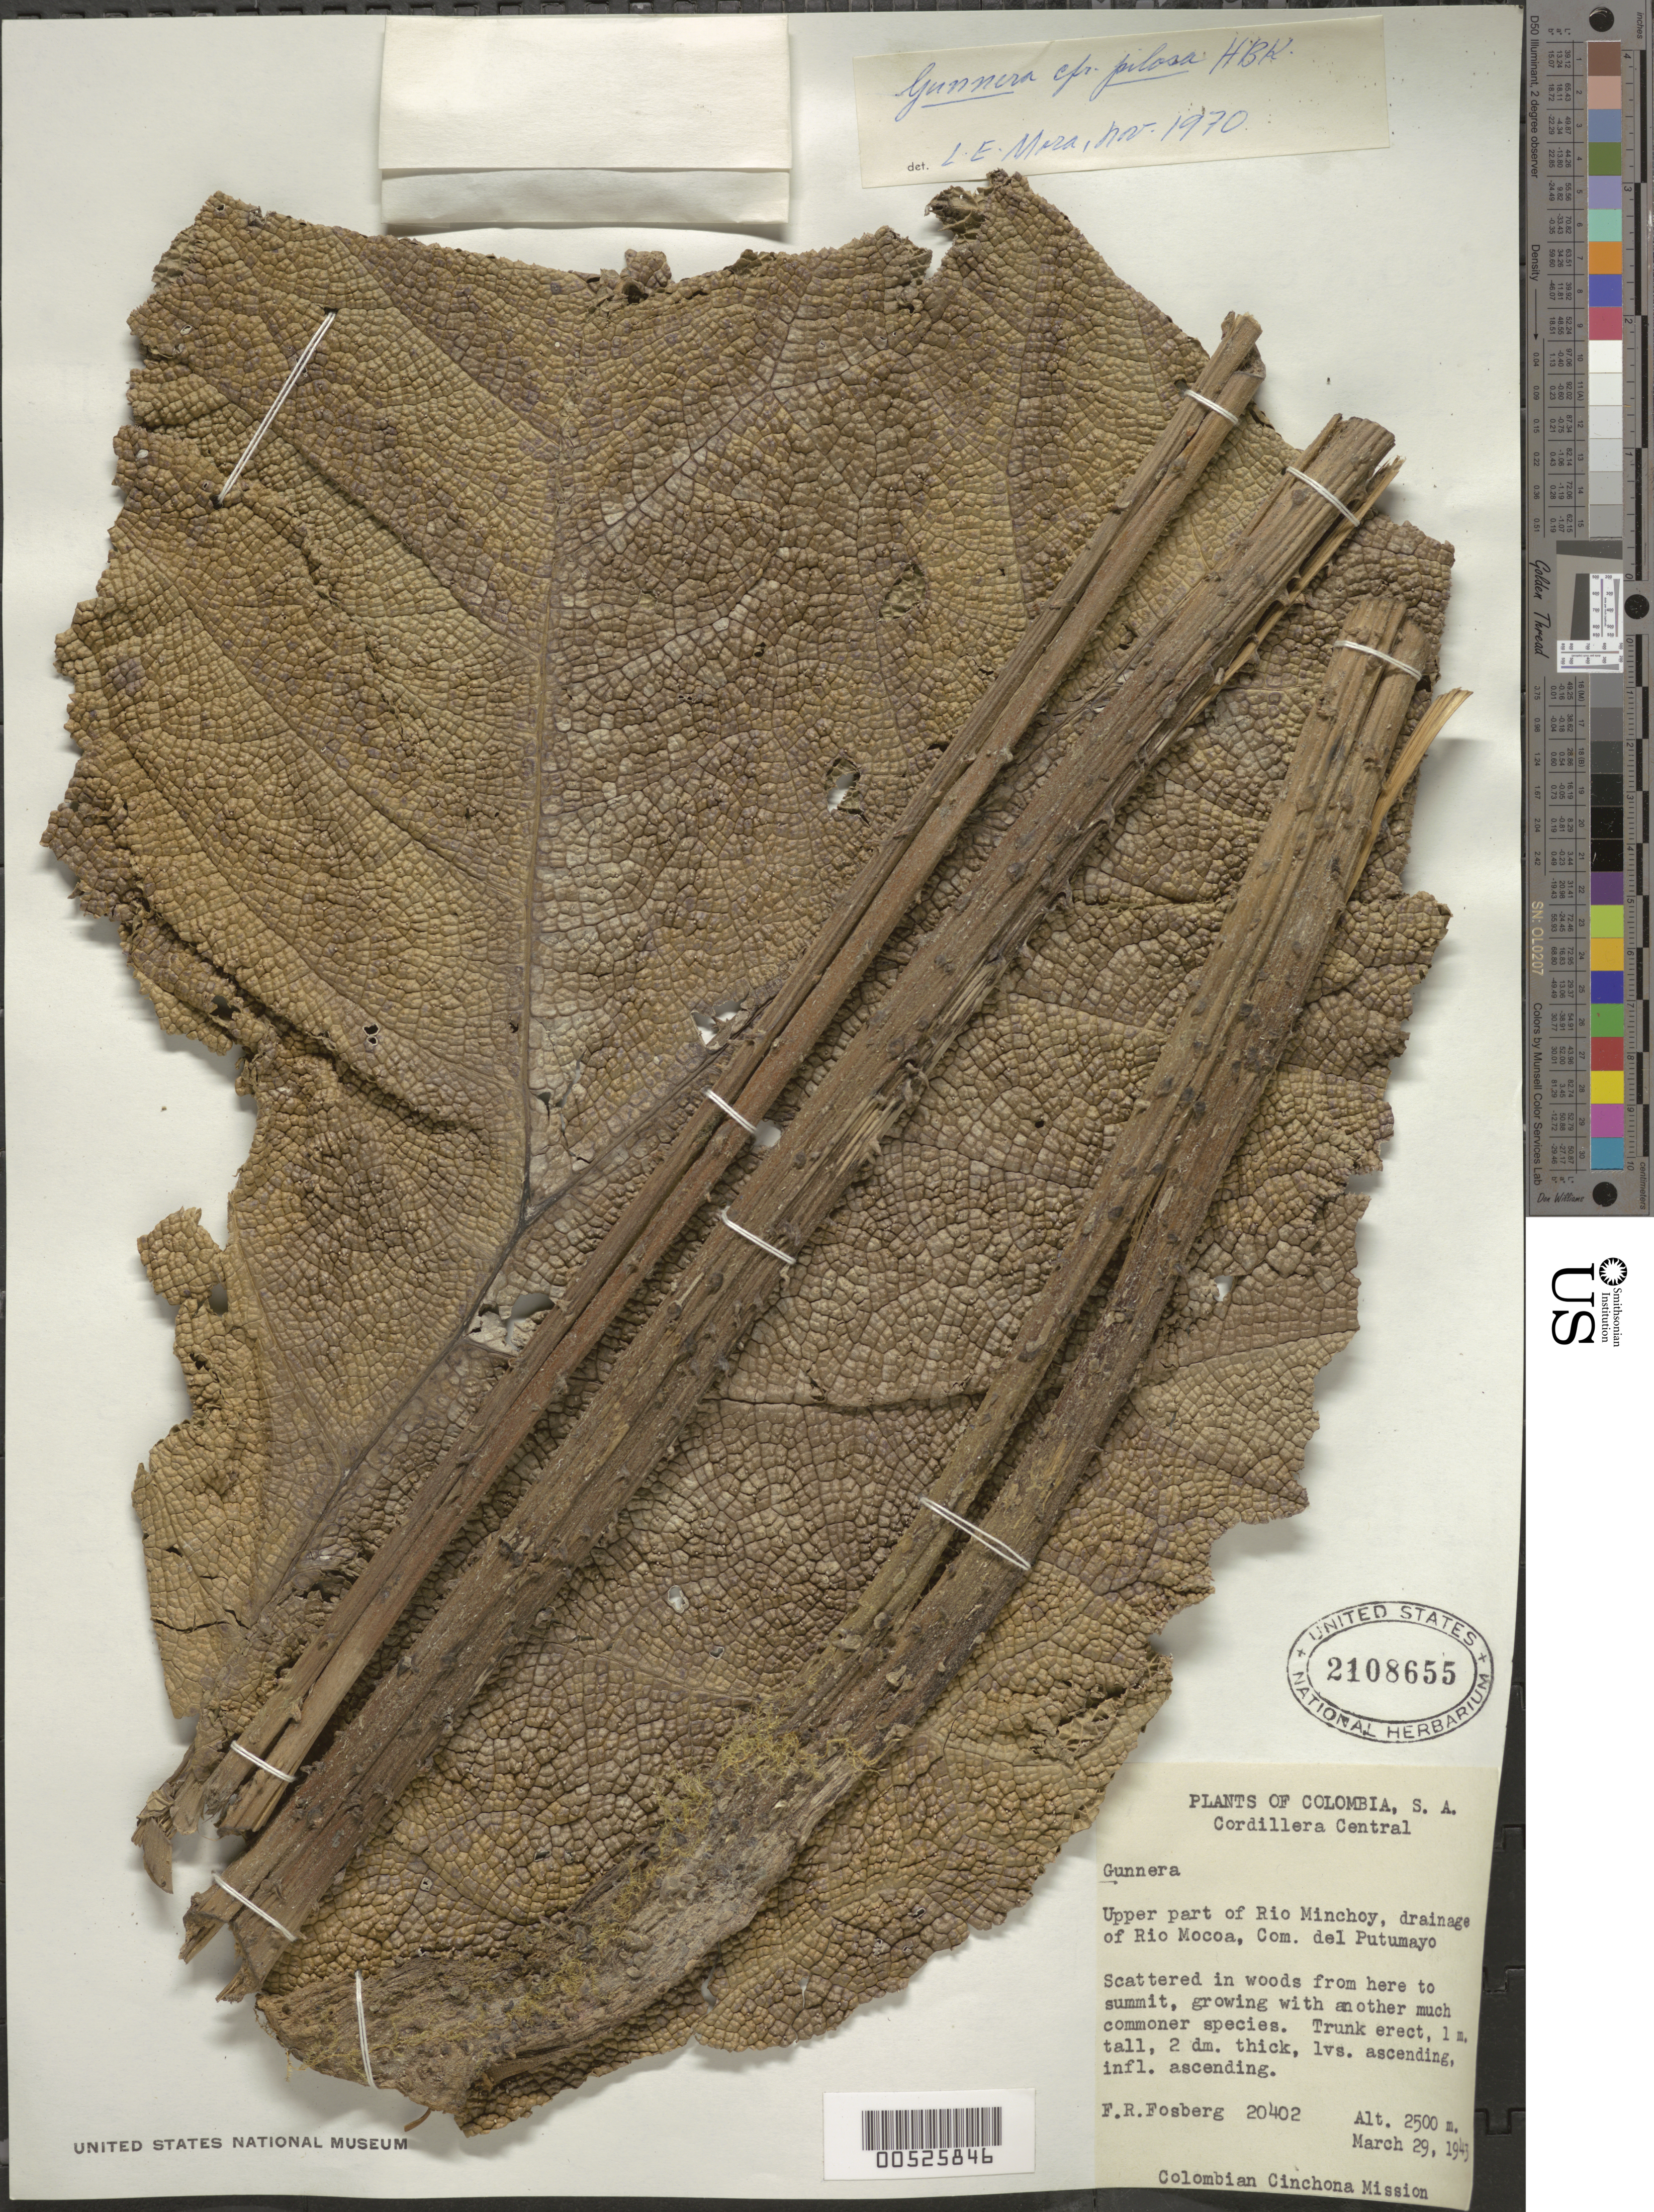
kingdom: Plantae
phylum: Tracheophyta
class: Magnoliopsida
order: Gunnerales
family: Gunneraceae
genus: Gunnera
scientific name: Gunnera pilosa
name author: Kunth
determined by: Mora-Osejo, L. E.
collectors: F. R. Fosberg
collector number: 20402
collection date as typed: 29 Mar 1943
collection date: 1943-03-29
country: Colombia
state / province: Putumayo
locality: Upper part of Rio Minchoy, drainage of Rio Mocoa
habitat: Scattered in woods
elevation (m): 2500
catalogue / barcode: US 2108655